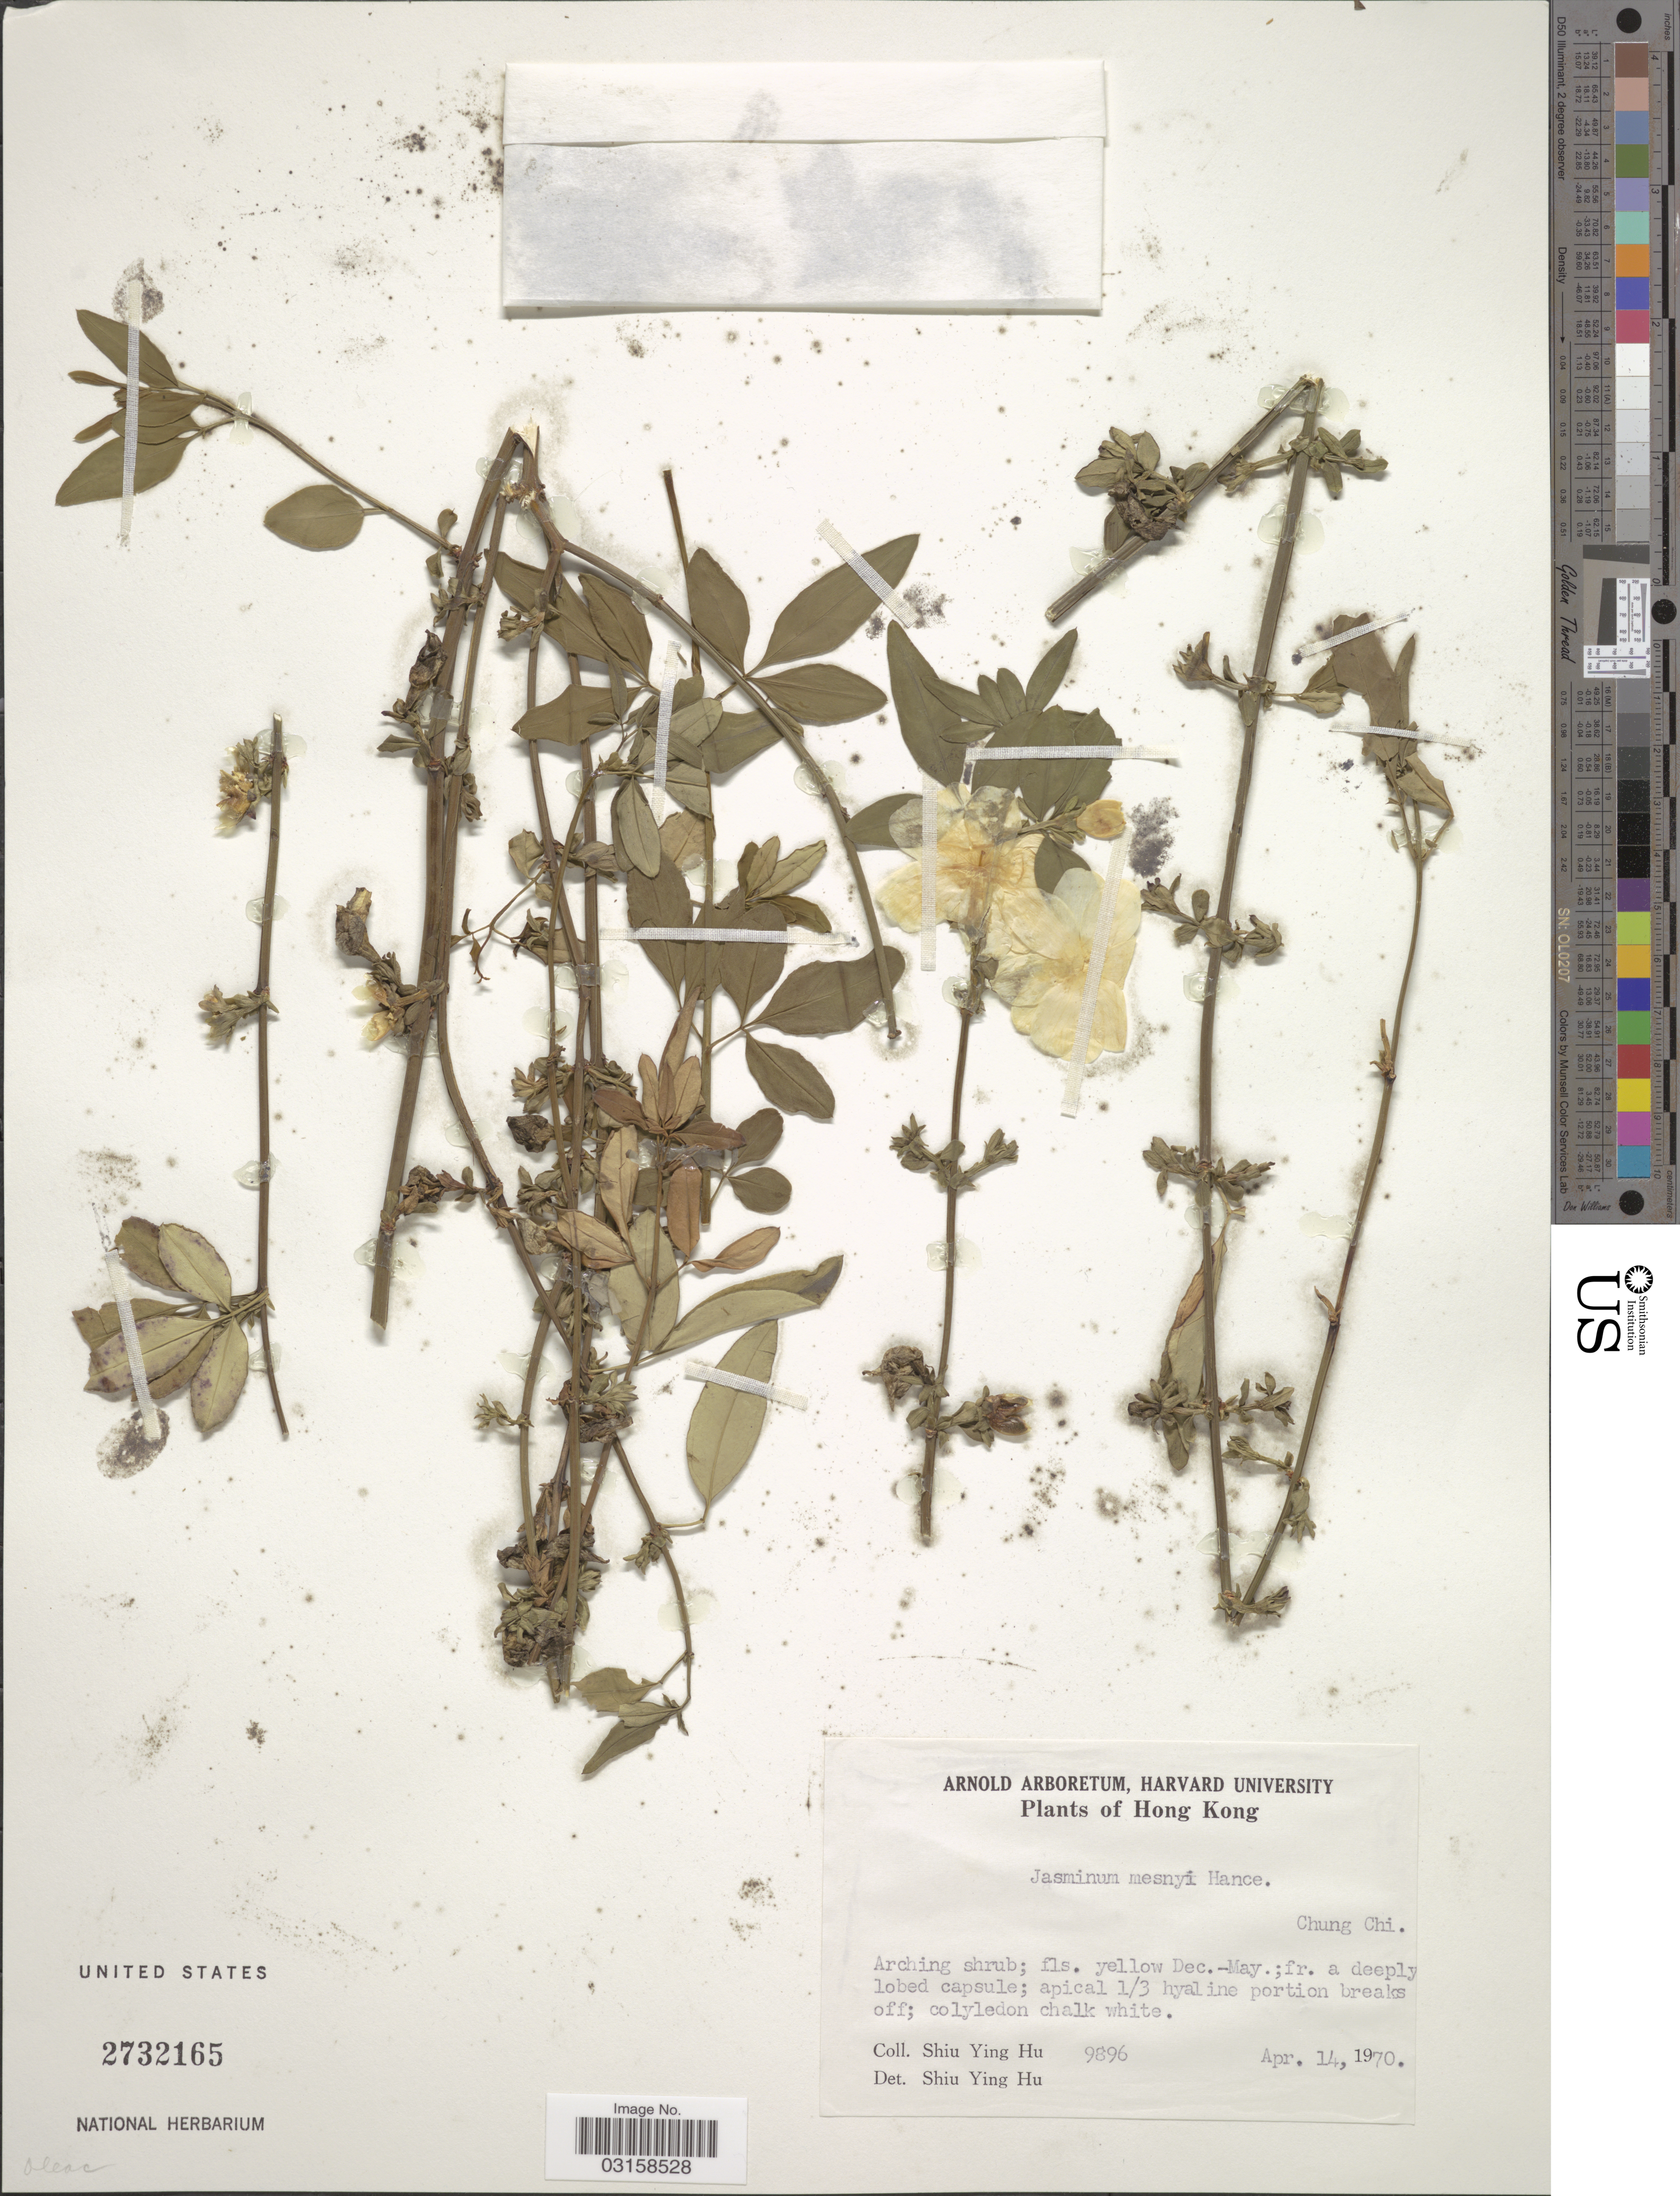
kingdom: Plantae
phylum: Tracheophyta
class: Magnoliopsida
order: Lamiales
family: Oleaceae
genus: Jasminum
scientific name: Jasminum mesnyi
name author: Hance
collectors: S. Y. Hu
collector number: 9896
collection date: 1970-04-14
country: China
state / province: Hong Kong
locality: Chung Chi.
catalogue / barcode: US 2732165